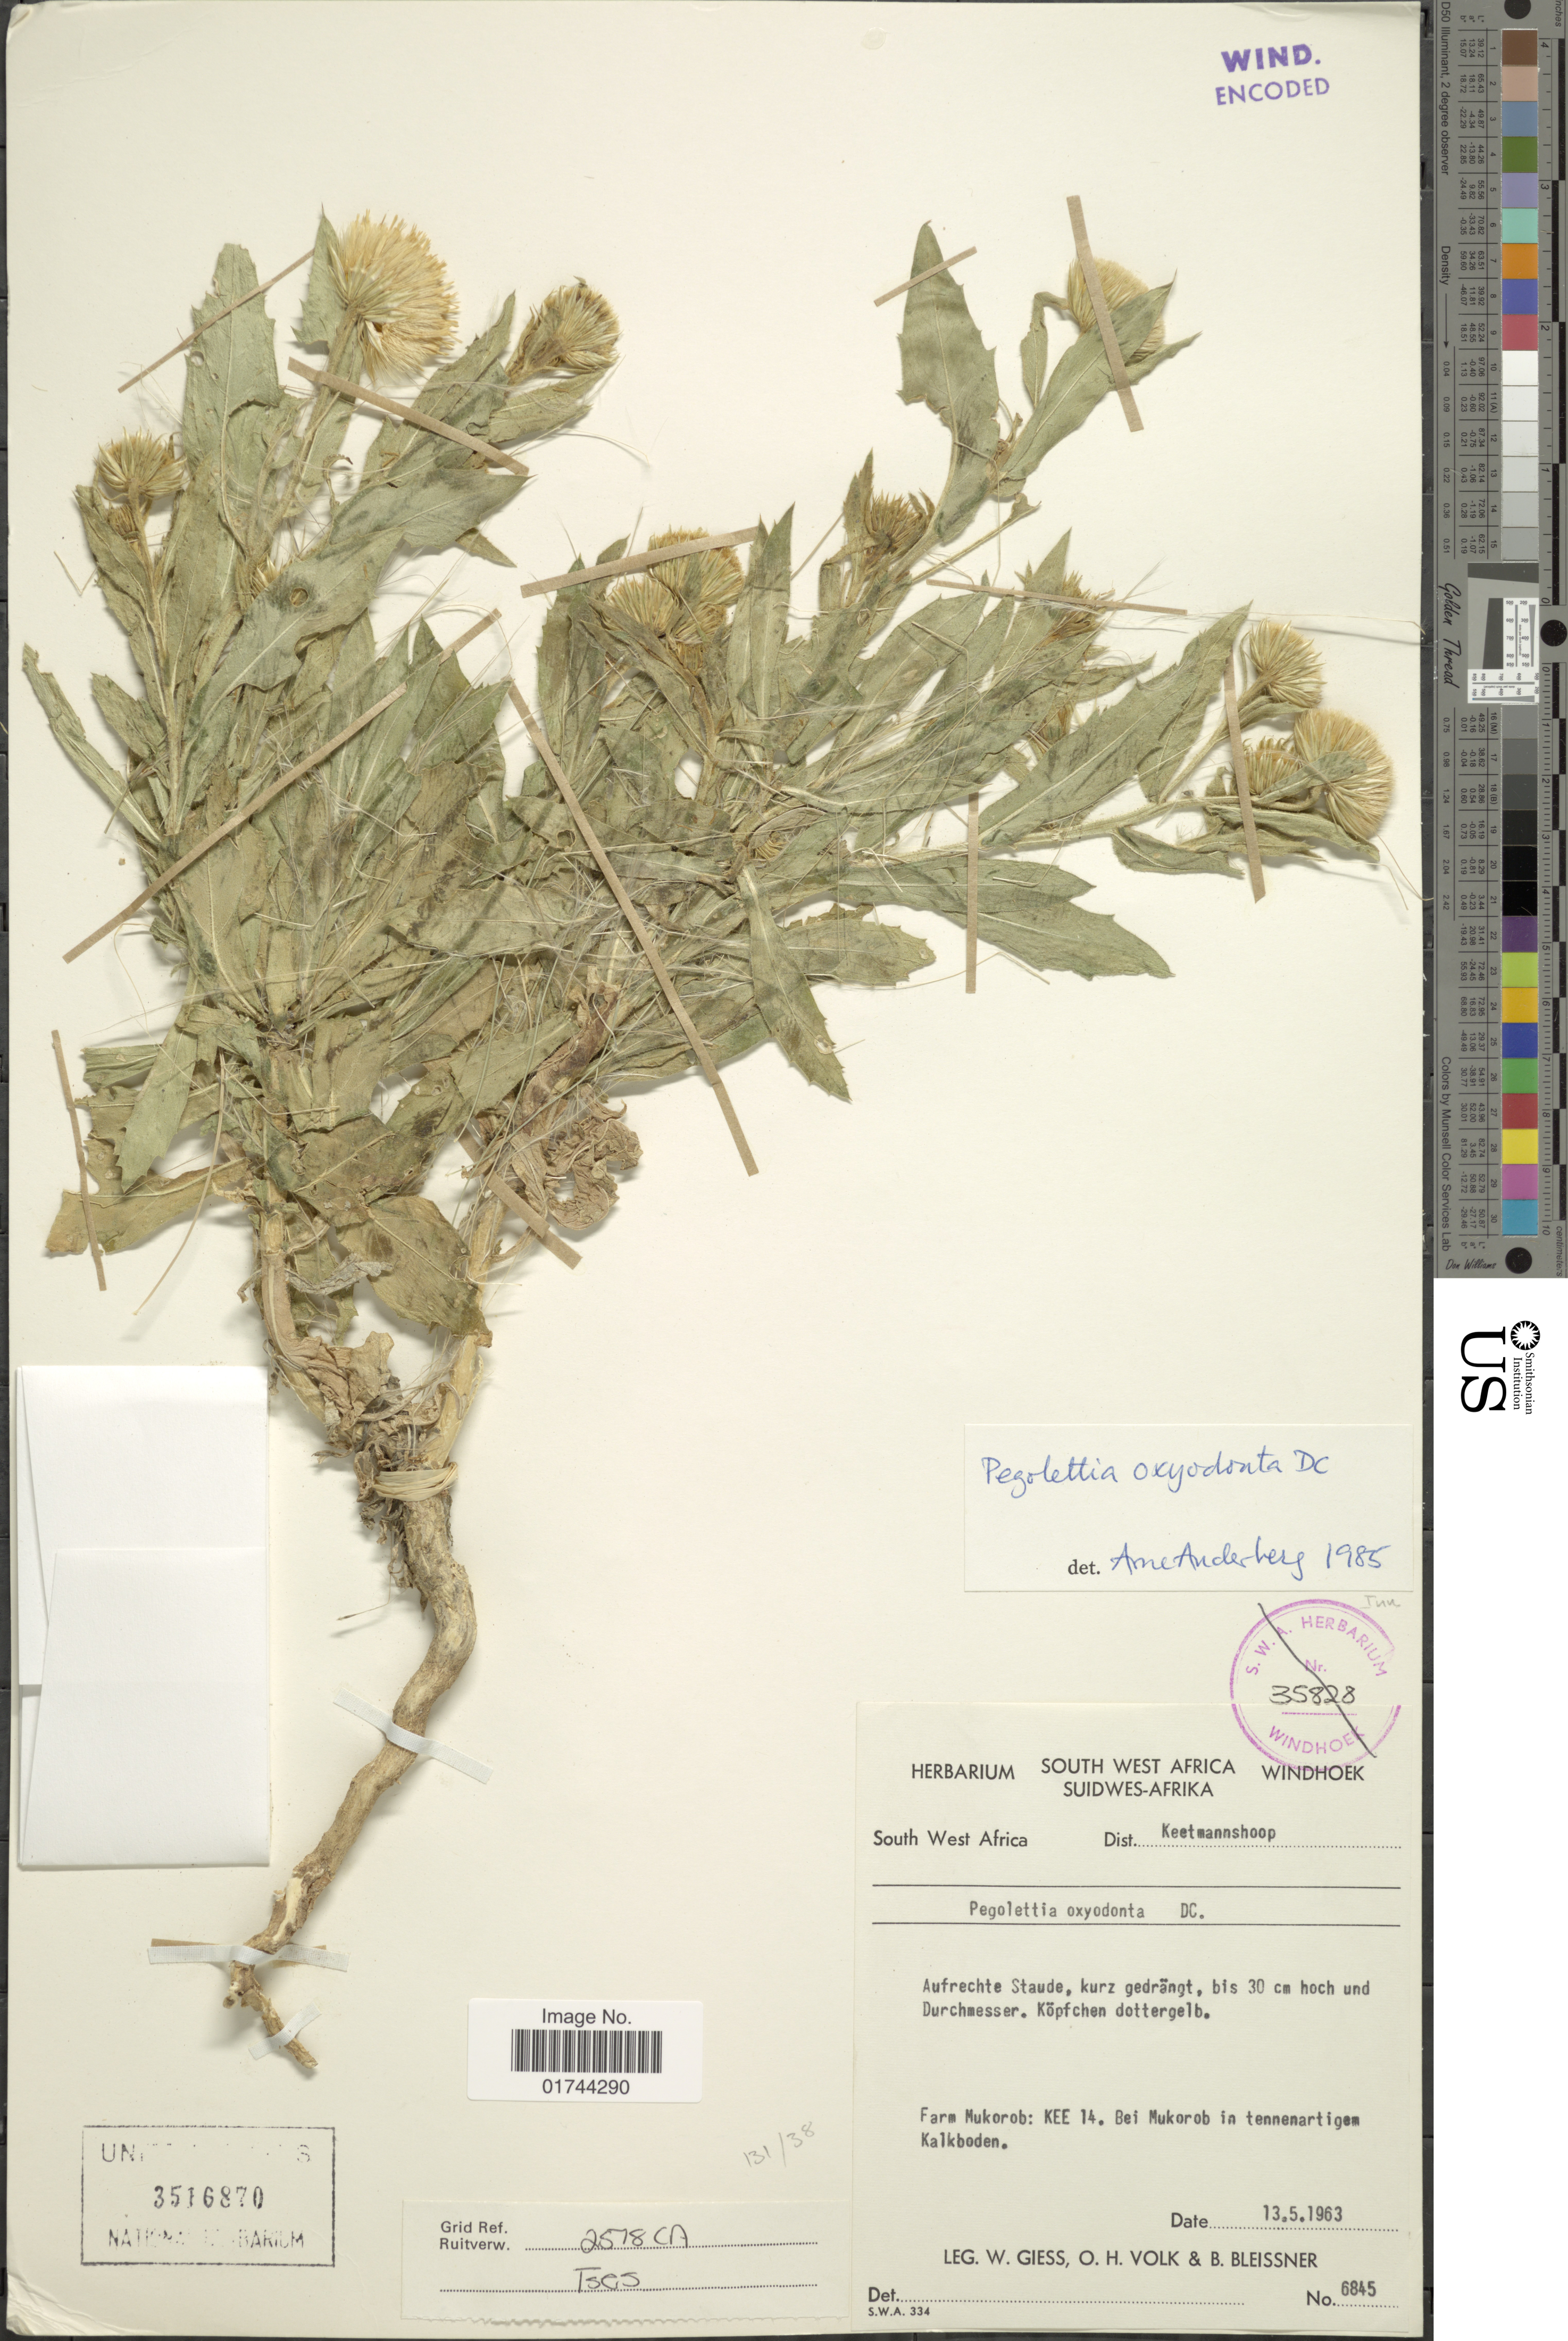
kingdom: Plantae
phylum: Tracheophyta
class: Magnoliopsida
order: Asterales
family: Asteraceae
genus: Pegolettia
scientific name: Pegolettia oxyodonta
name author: DC.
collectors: W. Giess, O. Volk & B. Bleissner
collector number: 6845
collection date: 1963-05-13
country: Namibia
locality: South West Africa, Farm Mukorob: Kee 14, Bei Mukorob in tennenartigem Kalkboden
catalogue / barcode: US 3516870